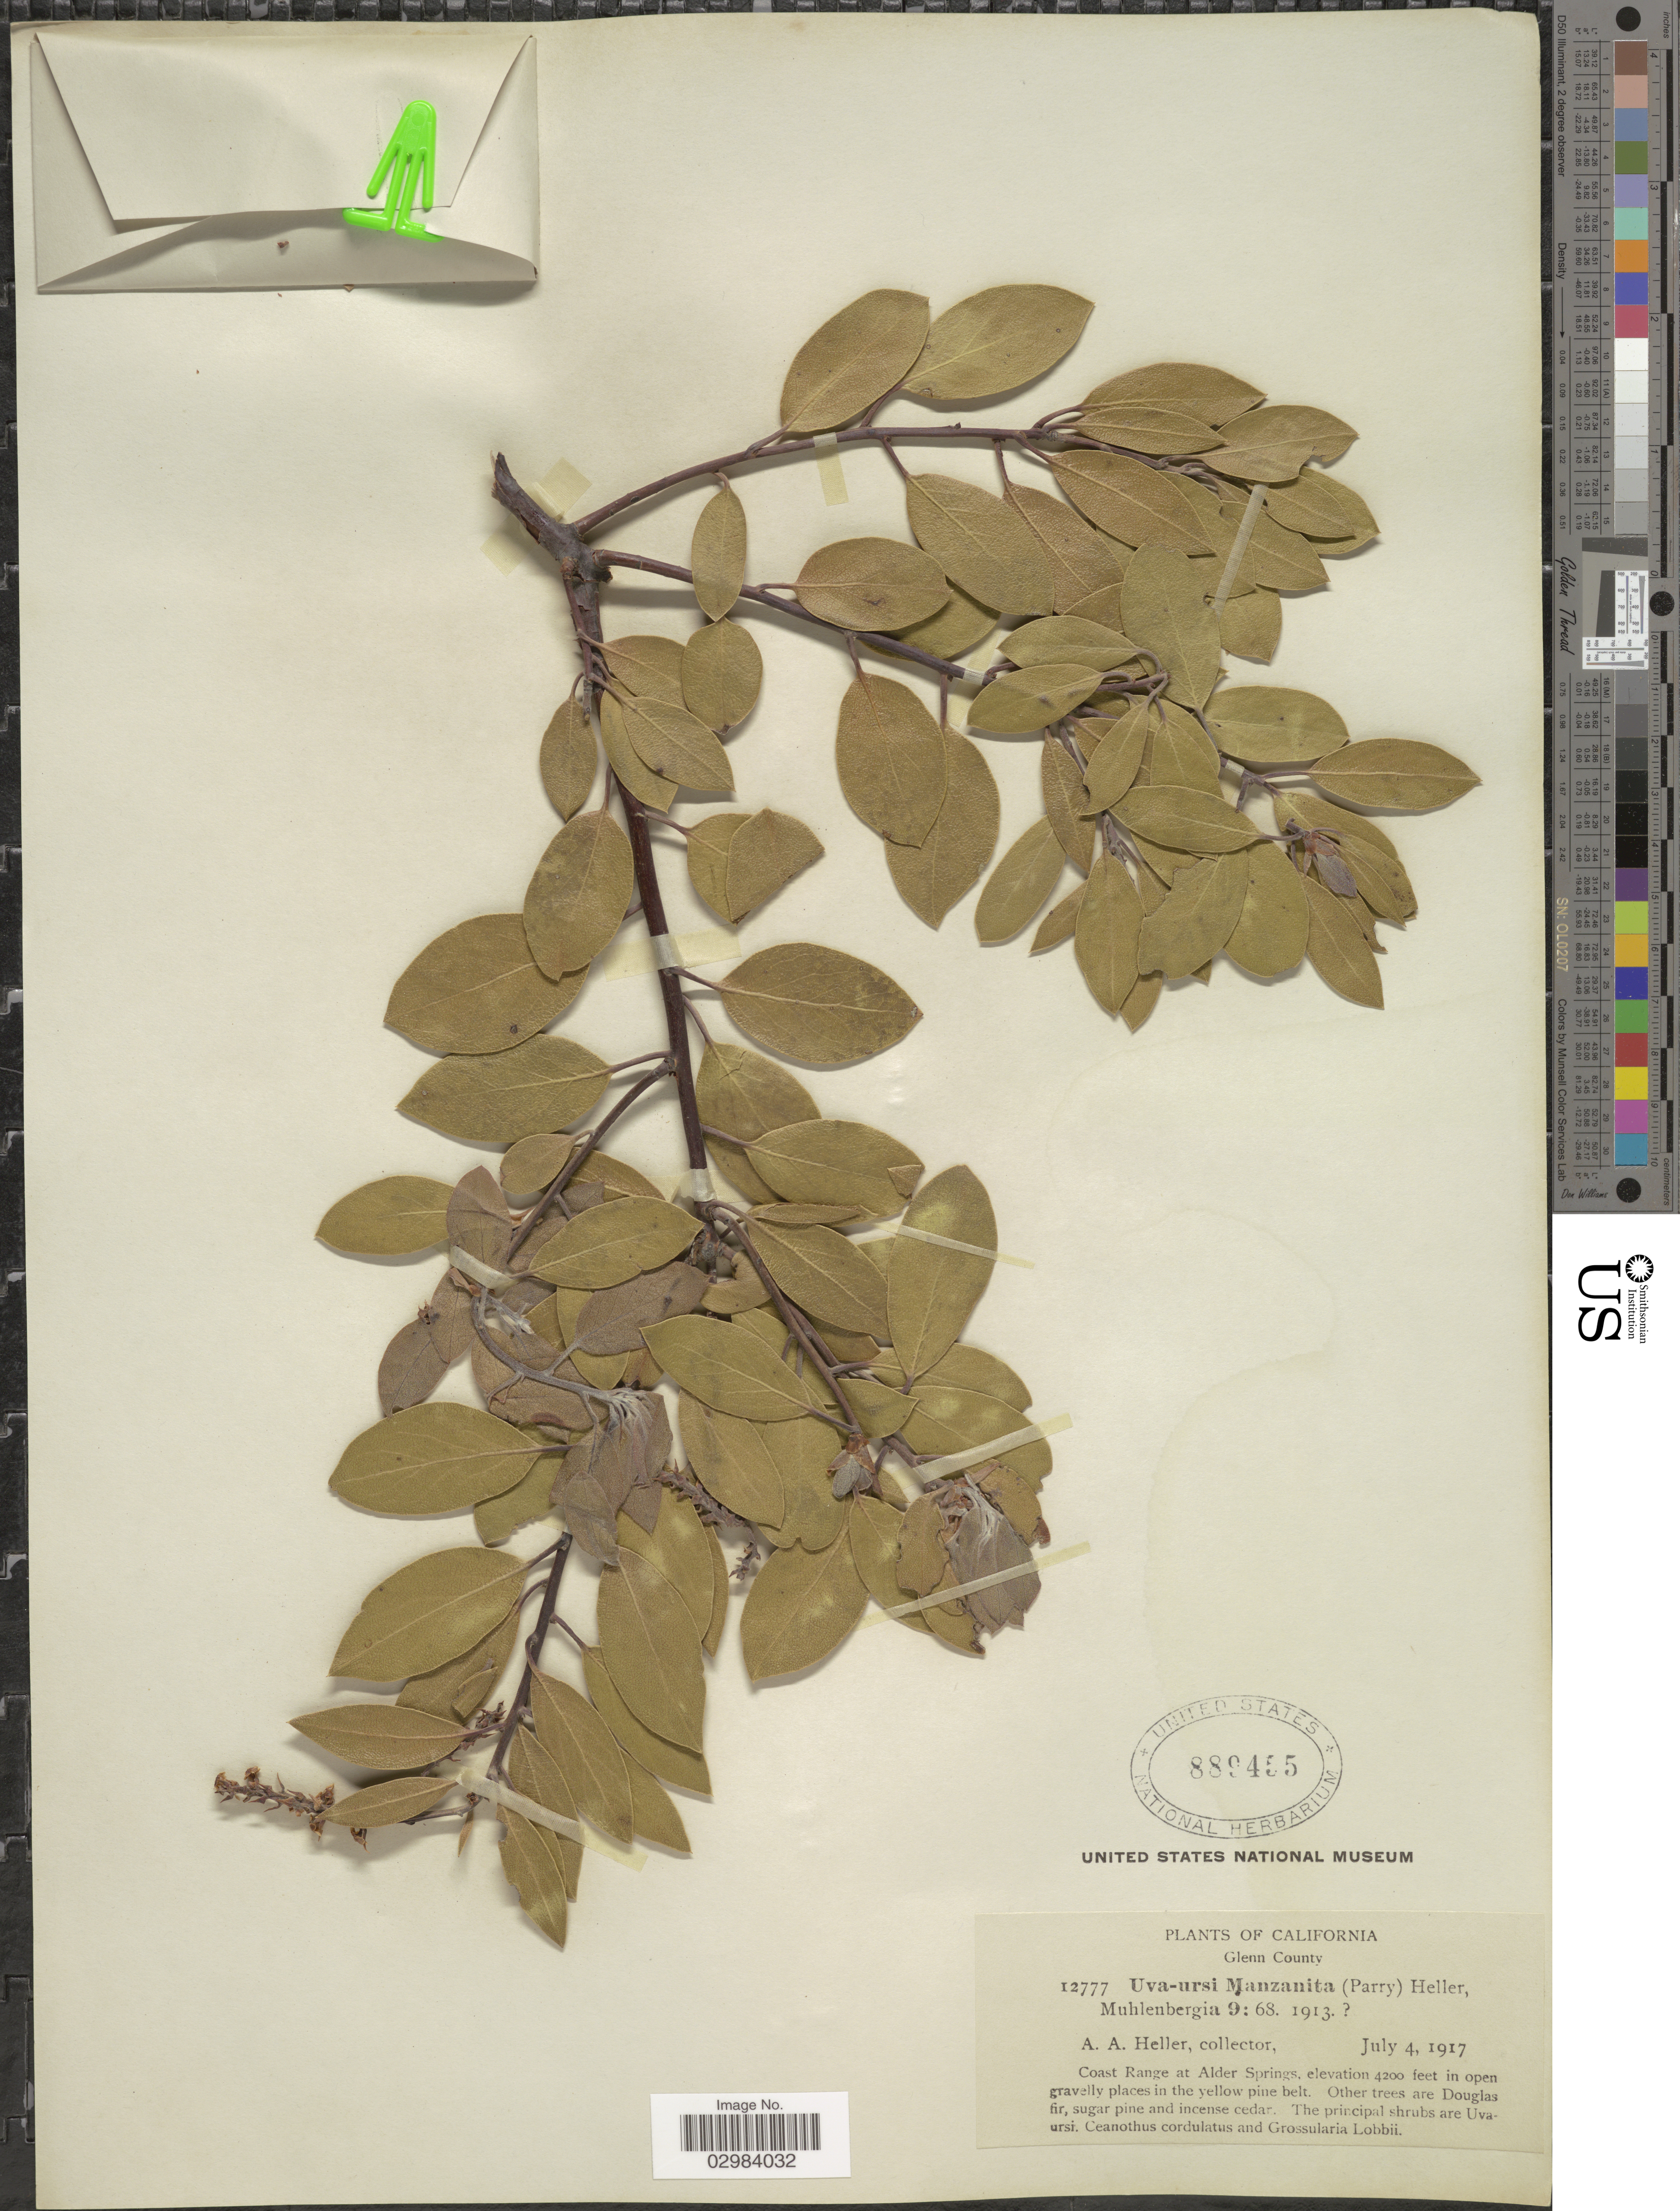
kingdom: Plantae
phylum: Tracheophyta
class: Magnoliopsida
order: Ericales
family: Ericaceae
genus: Arctostaphylos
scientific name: Arctostaphylos manzanita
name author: Parry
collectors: A. A. Heller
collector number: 12777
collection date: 1917-07-04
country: United States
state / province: California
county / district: Glenn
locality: Glenn County. Coast Range at Alder Springs.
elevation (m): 1280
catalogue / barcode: US 889455